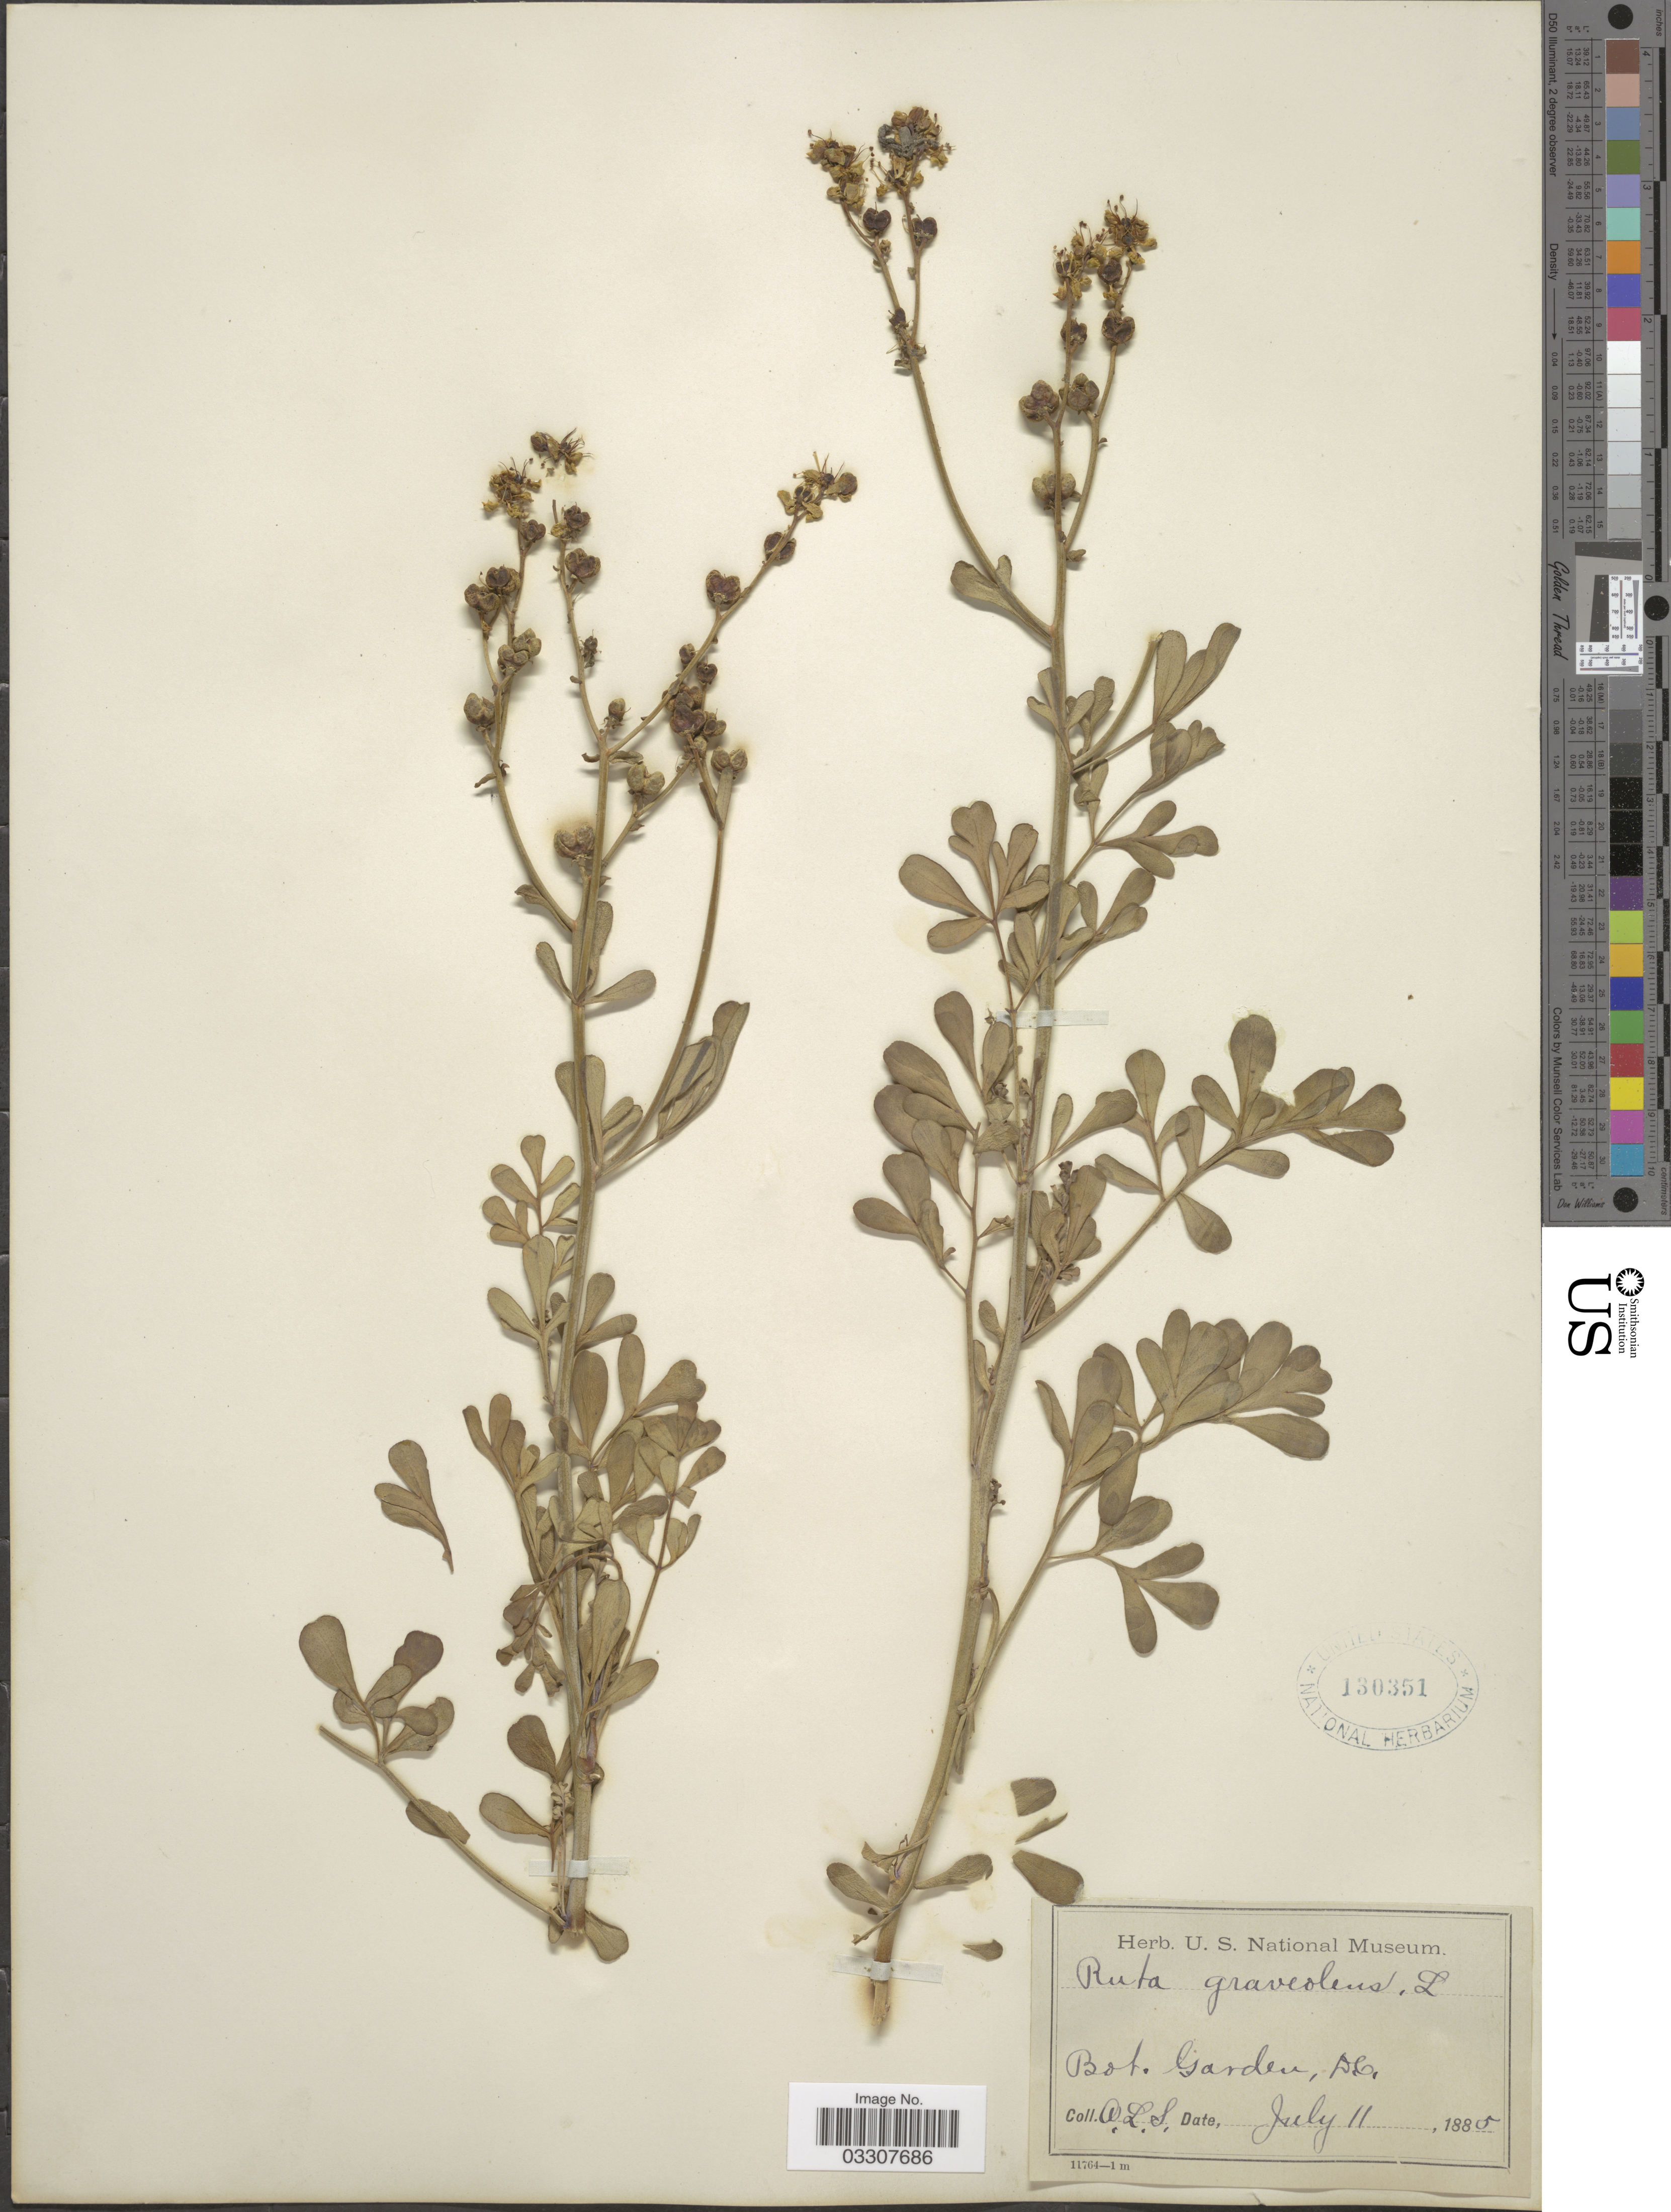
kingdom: Plantae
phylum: Tracheophyta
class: Magnoliopsida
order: Sapindales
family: Rutaceae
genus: Ruta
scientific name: Ruta graveolens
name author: L.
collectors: A. L. S.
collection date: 1885-07-11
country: United States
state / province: District of Columbia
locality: Bot. Garden, D.C.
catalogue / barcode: US 130351